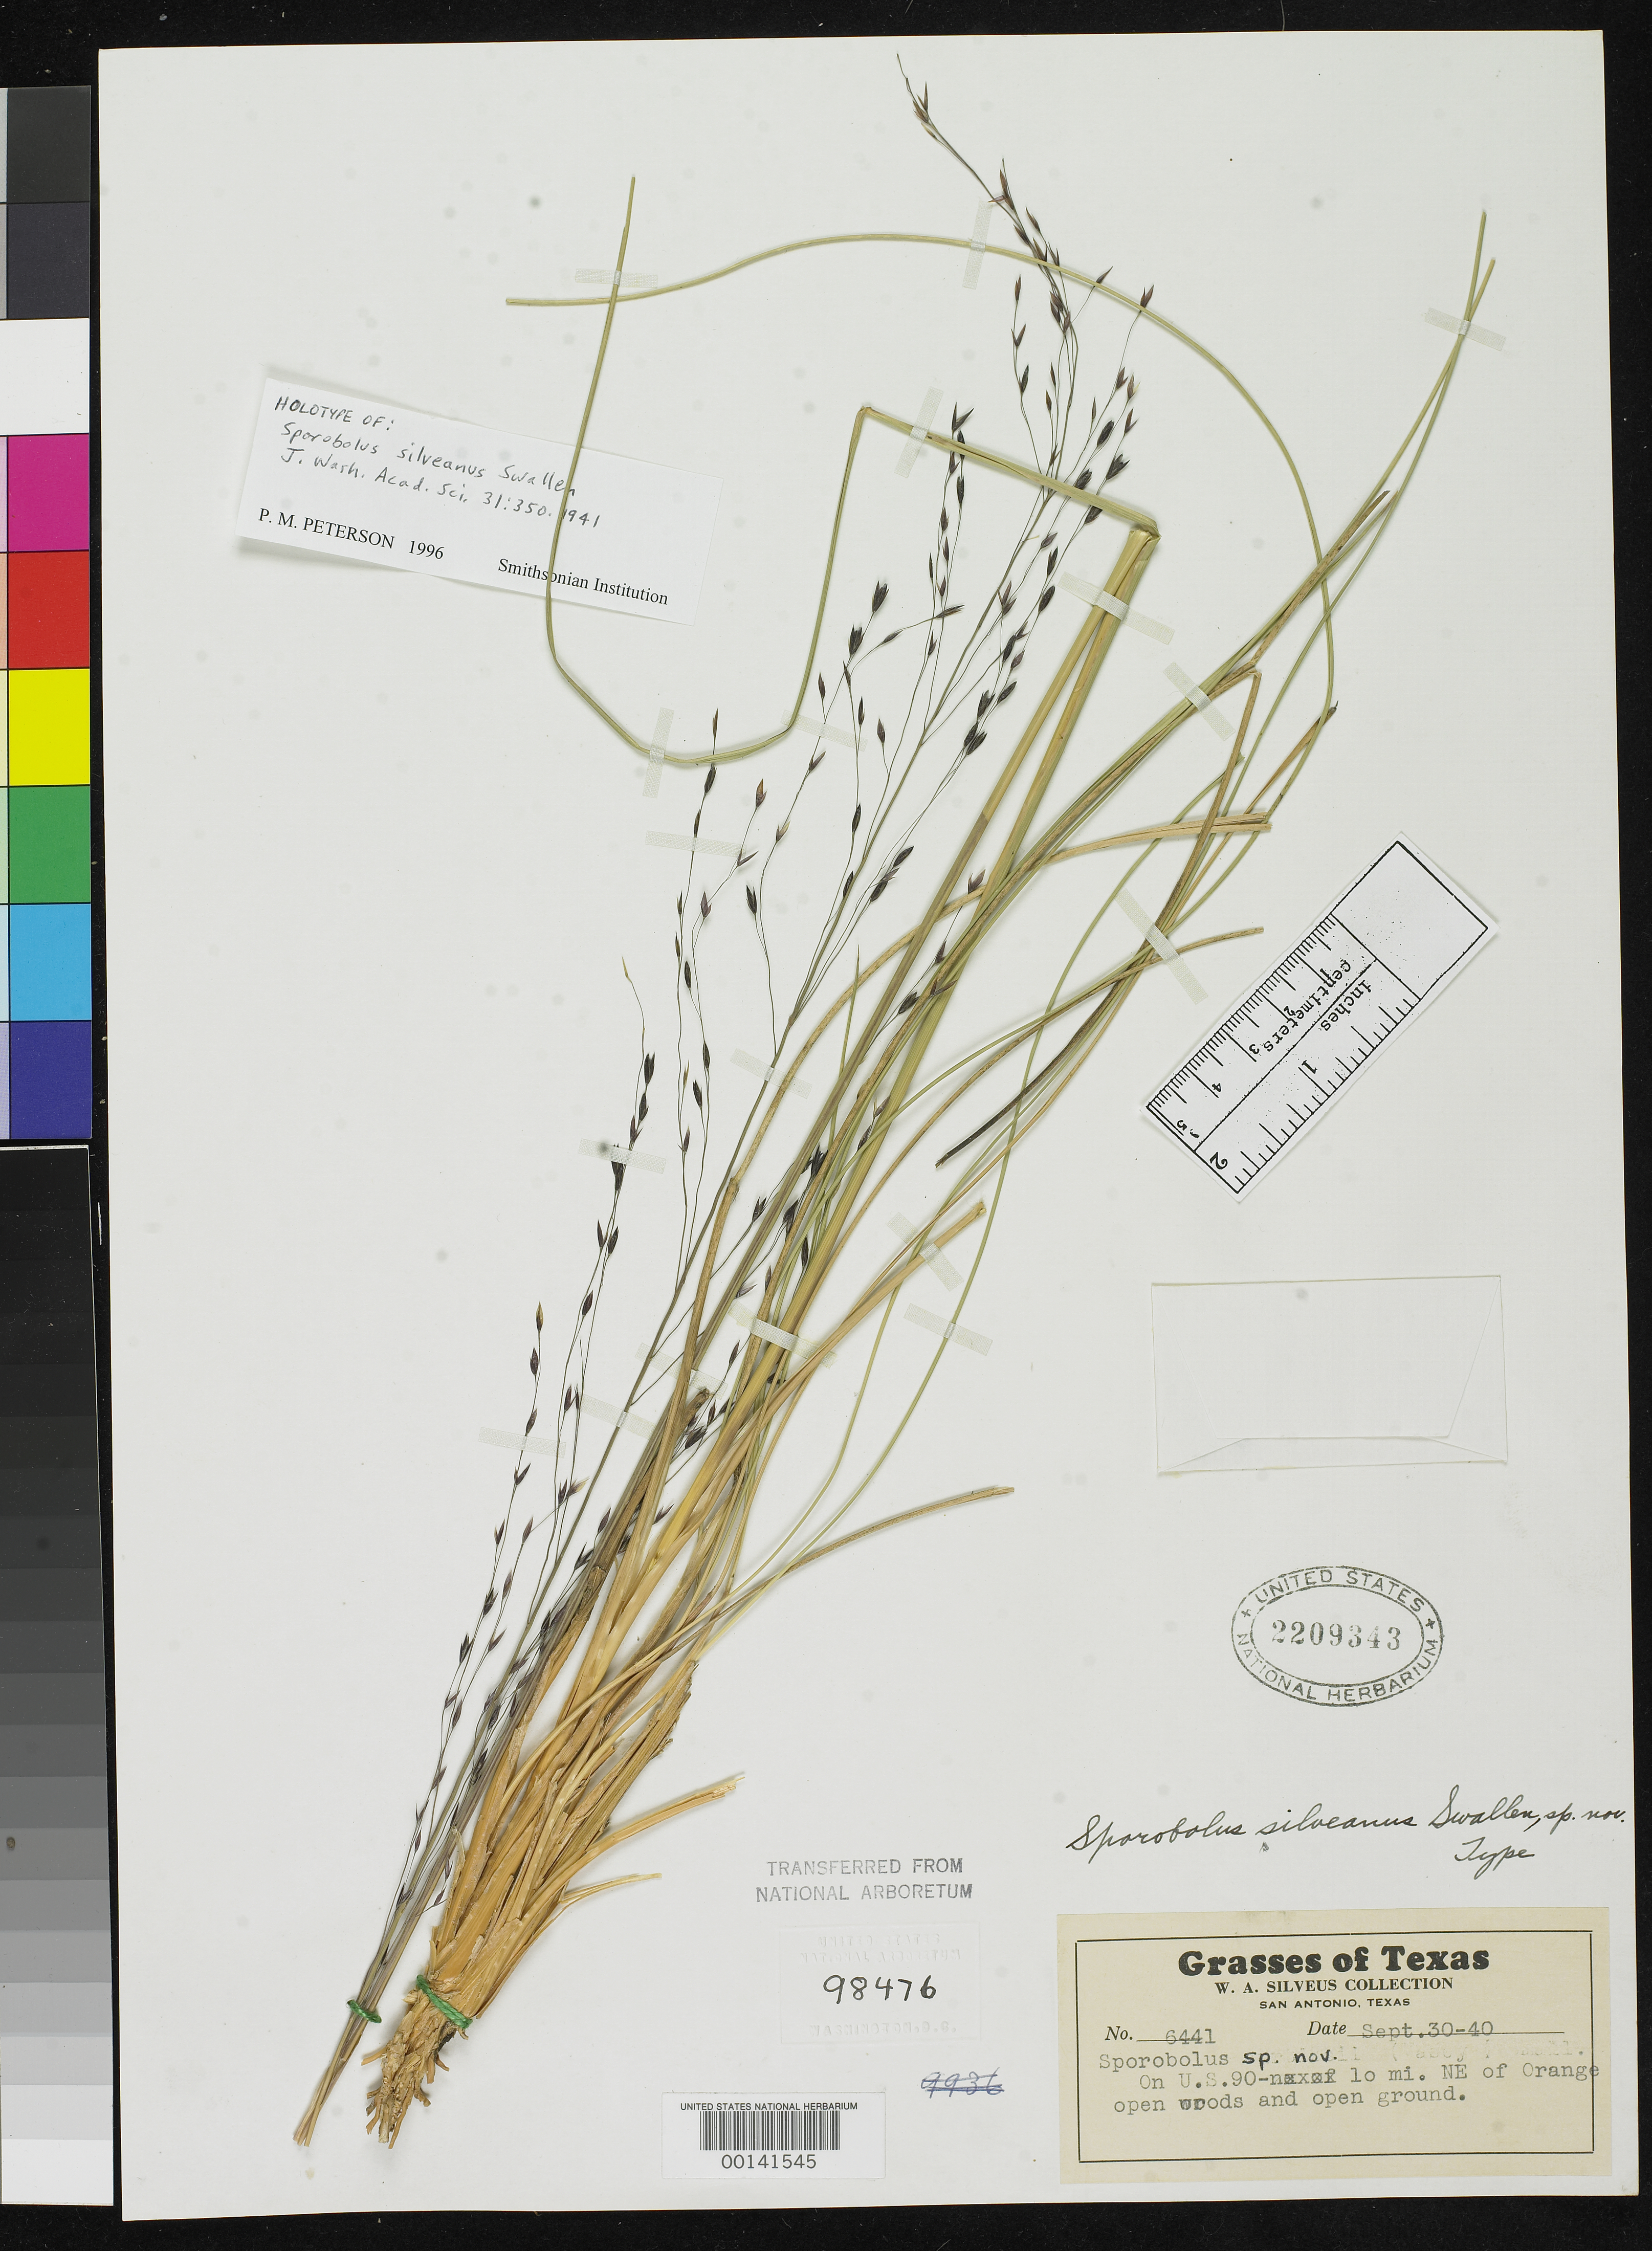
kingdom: Plantae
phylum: Tracheophyta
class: Liliopsida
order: Poales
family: Poaceae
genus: Sporobolus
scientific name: Sporobolus silveanus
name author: Swallen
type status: Isotype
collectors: W. Silveus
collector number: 6441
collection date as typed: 30 Sep 1940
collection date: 1940-09-30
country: United States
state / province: Texas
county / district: Orange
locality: US 90, 10 mi NE of Orange.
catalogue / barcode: US 2209343